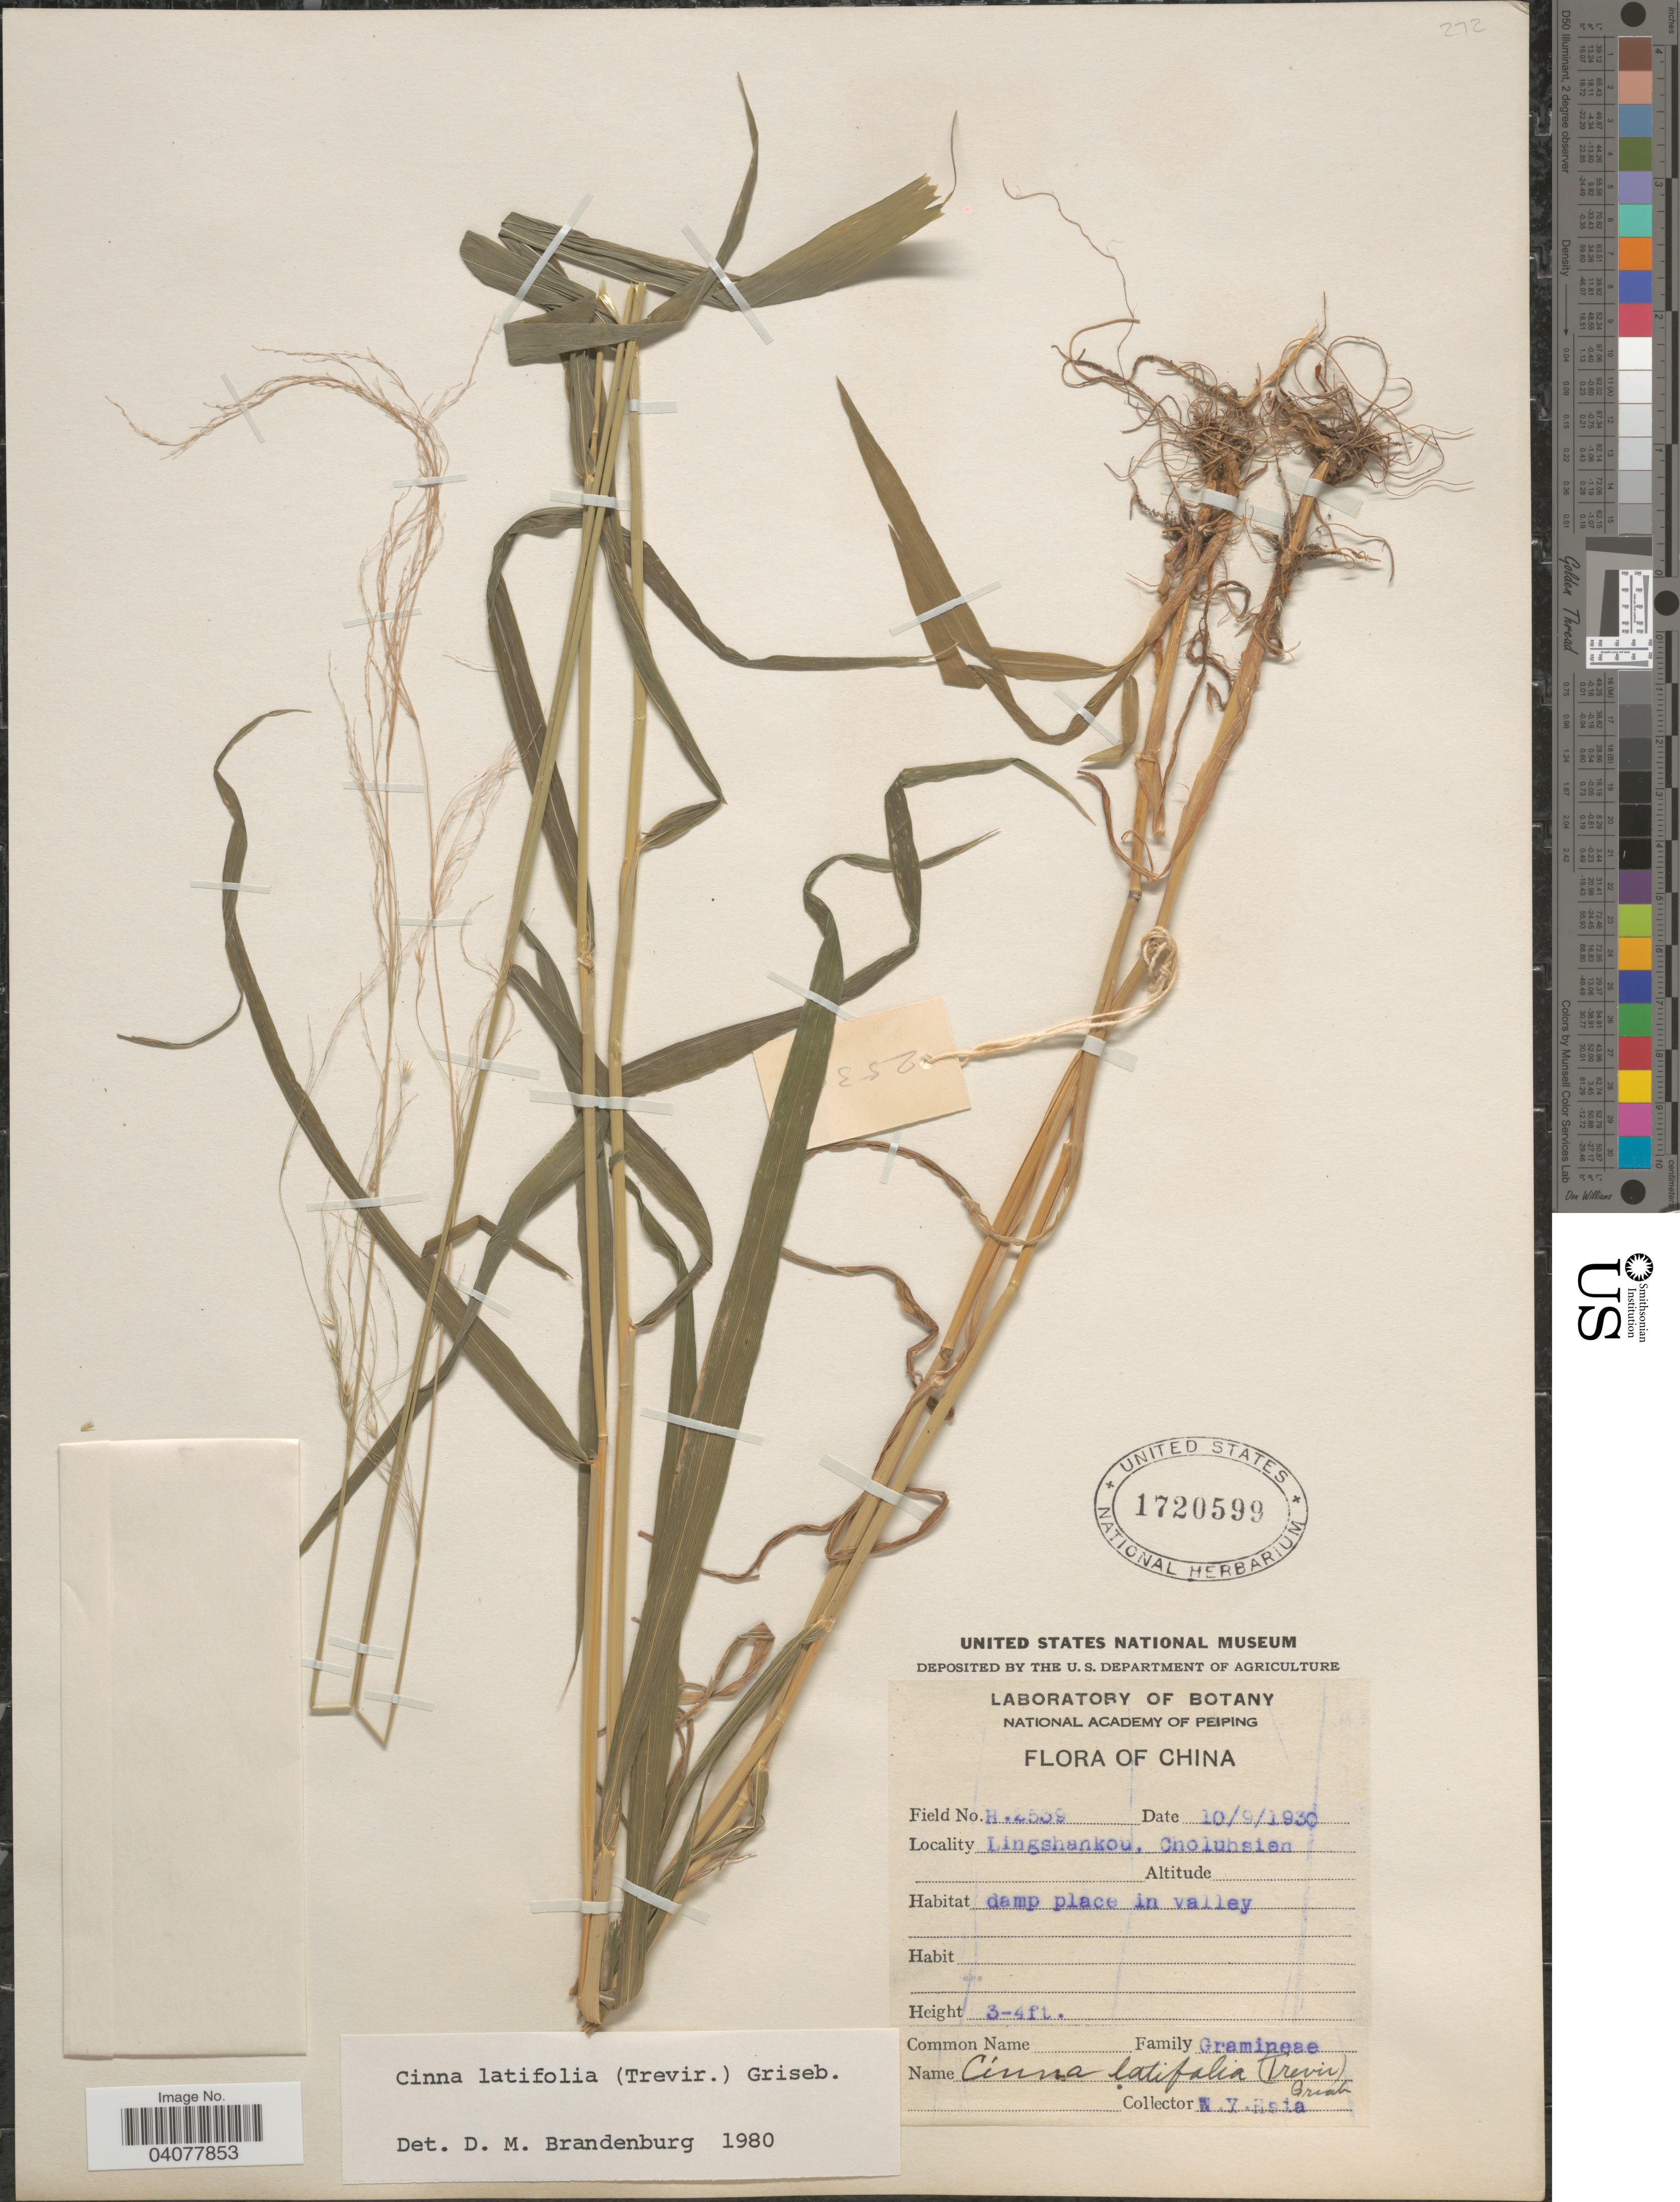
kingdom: Plantae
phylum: Tracheophyta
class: Liliopsida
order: Poales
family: Poaceae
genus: Cinna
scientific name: Cinna latifolia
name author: (Trevir. ex Goeppert) Griseb.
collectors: W. Hsia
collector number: H2539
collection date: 1930-09-10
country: China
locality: Lingshankou, Choluhsien.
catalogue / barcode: US 1720599